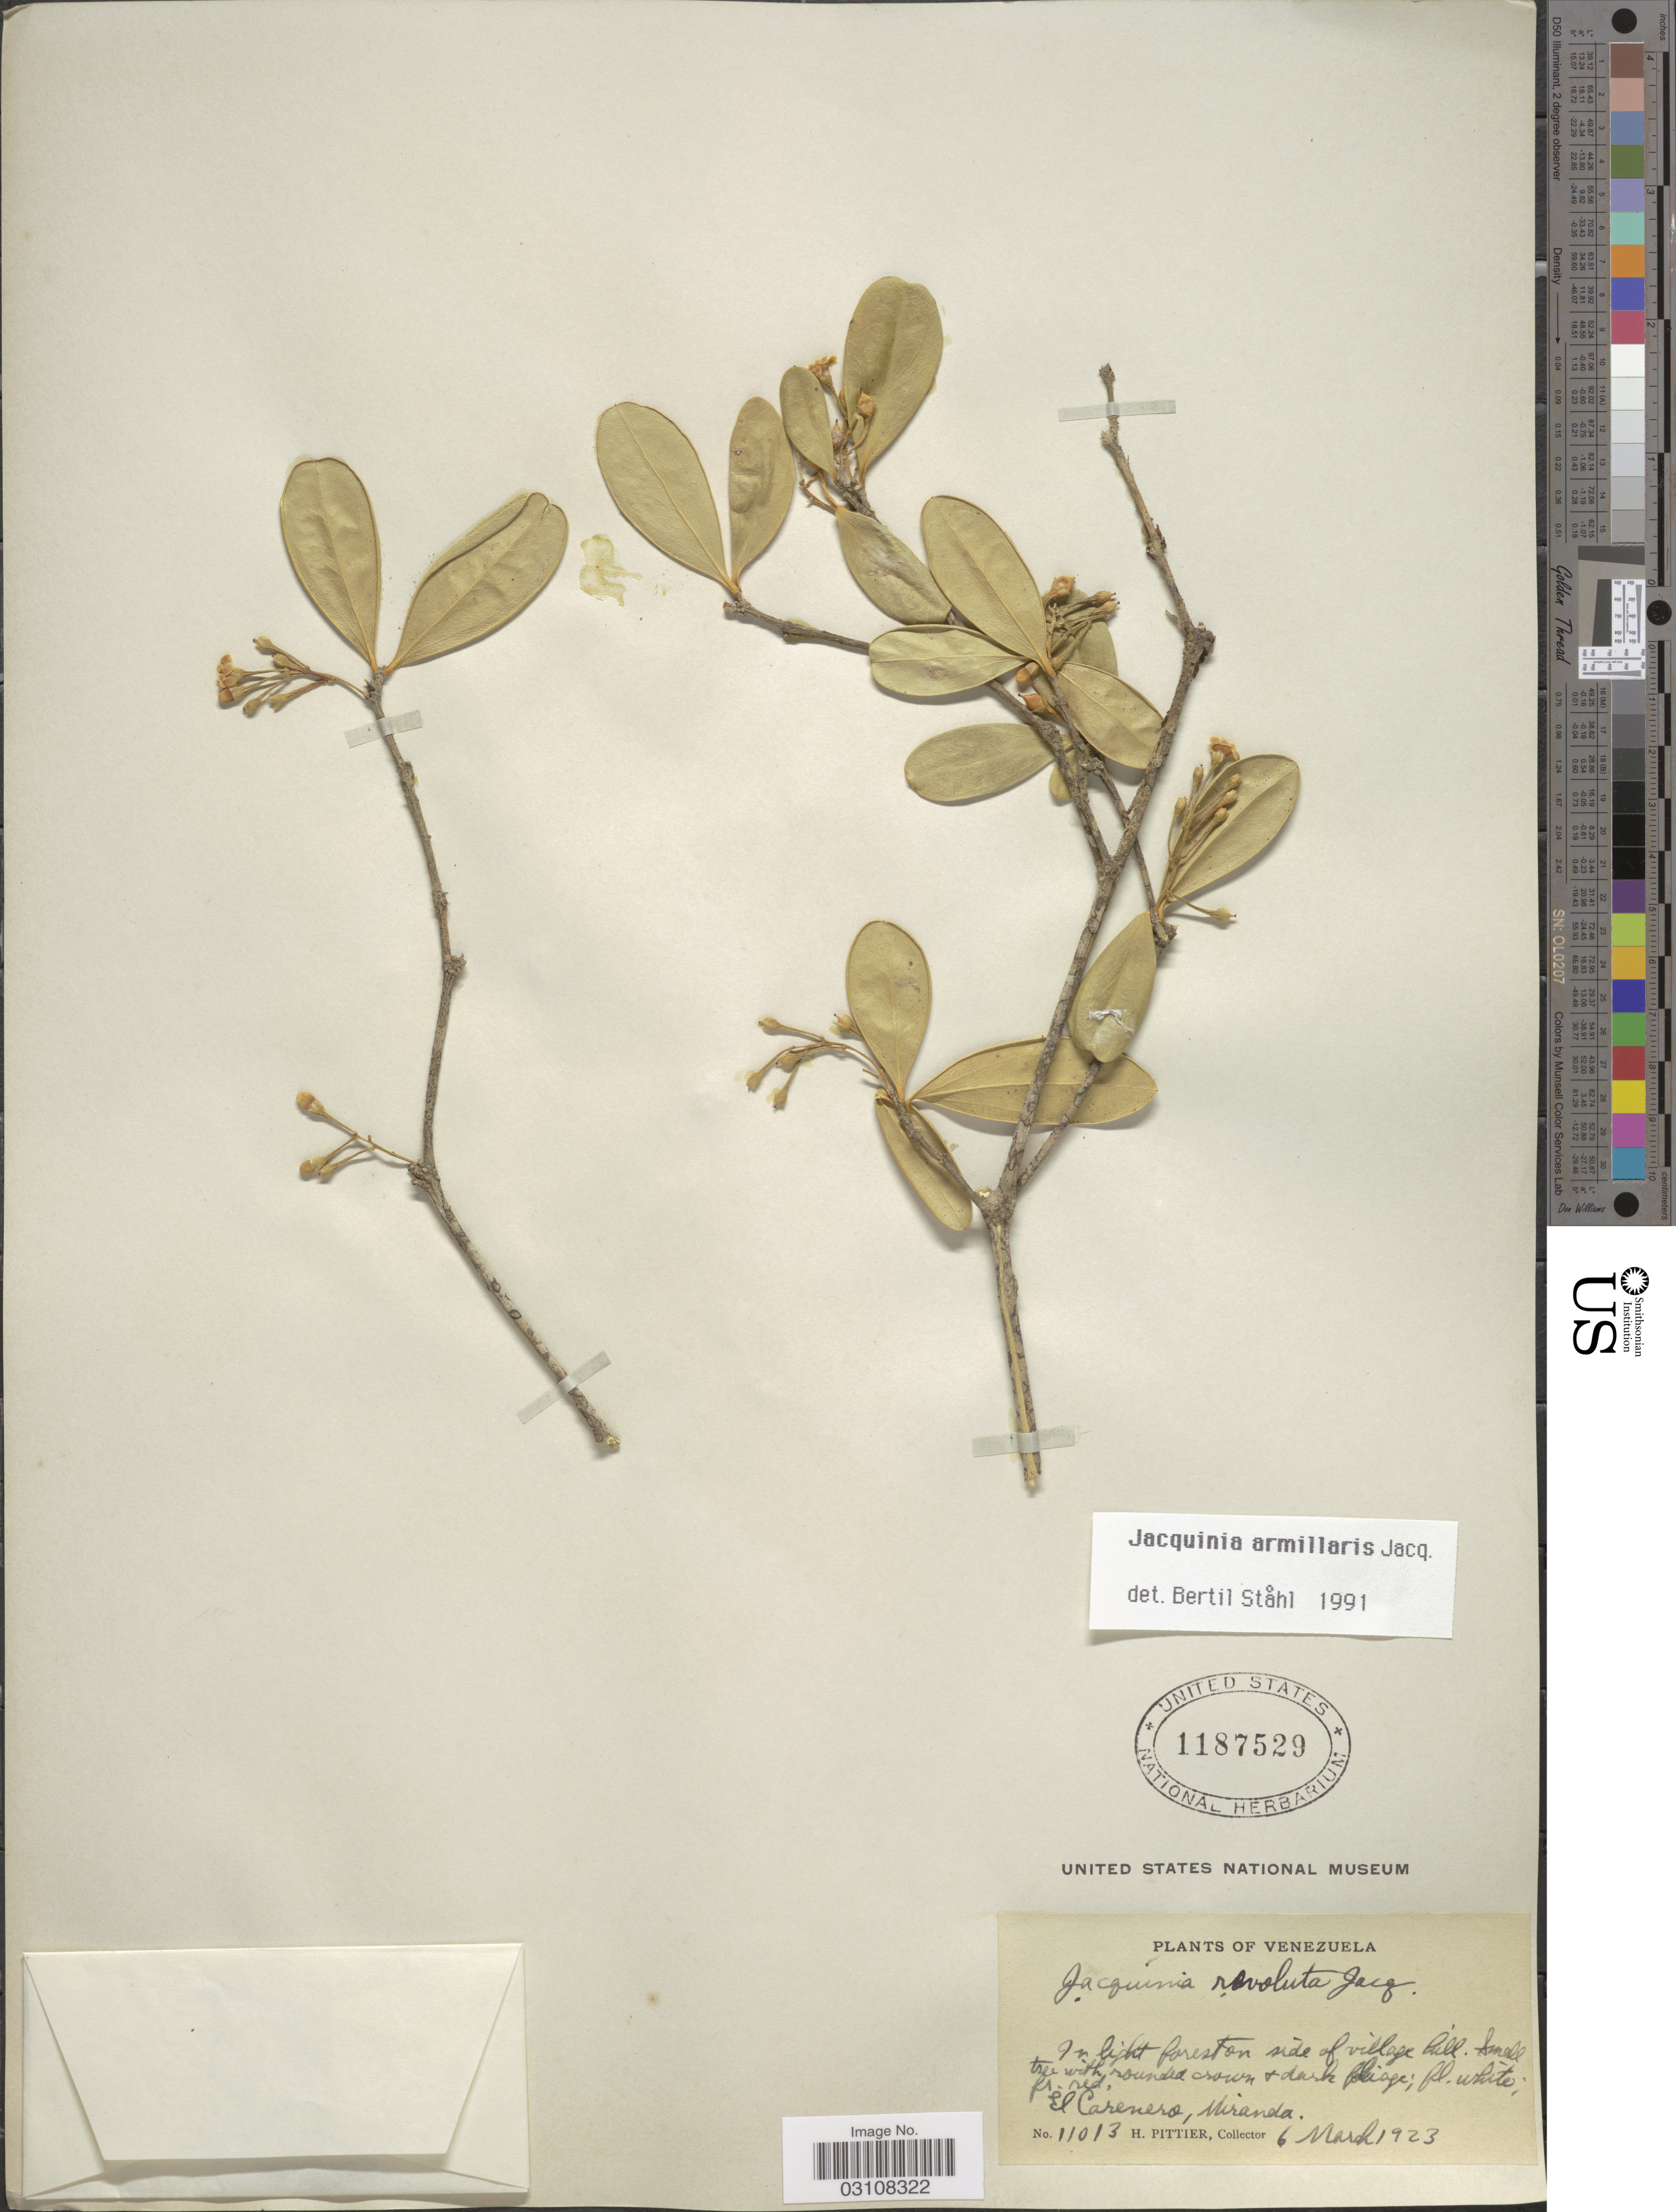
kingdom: Plantae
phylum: Tracheophyta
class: Magnoliopsida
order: Ericales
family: Primulaceae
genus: Jacquinia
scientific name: Jacquinia armillaris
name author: Jacq.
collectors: H. F. Pittier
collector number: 11013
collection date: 1923-03-06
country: Venezuela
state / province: Miranda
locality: In light forest on side of village hill. El Carenero.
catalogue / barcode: US 1187529